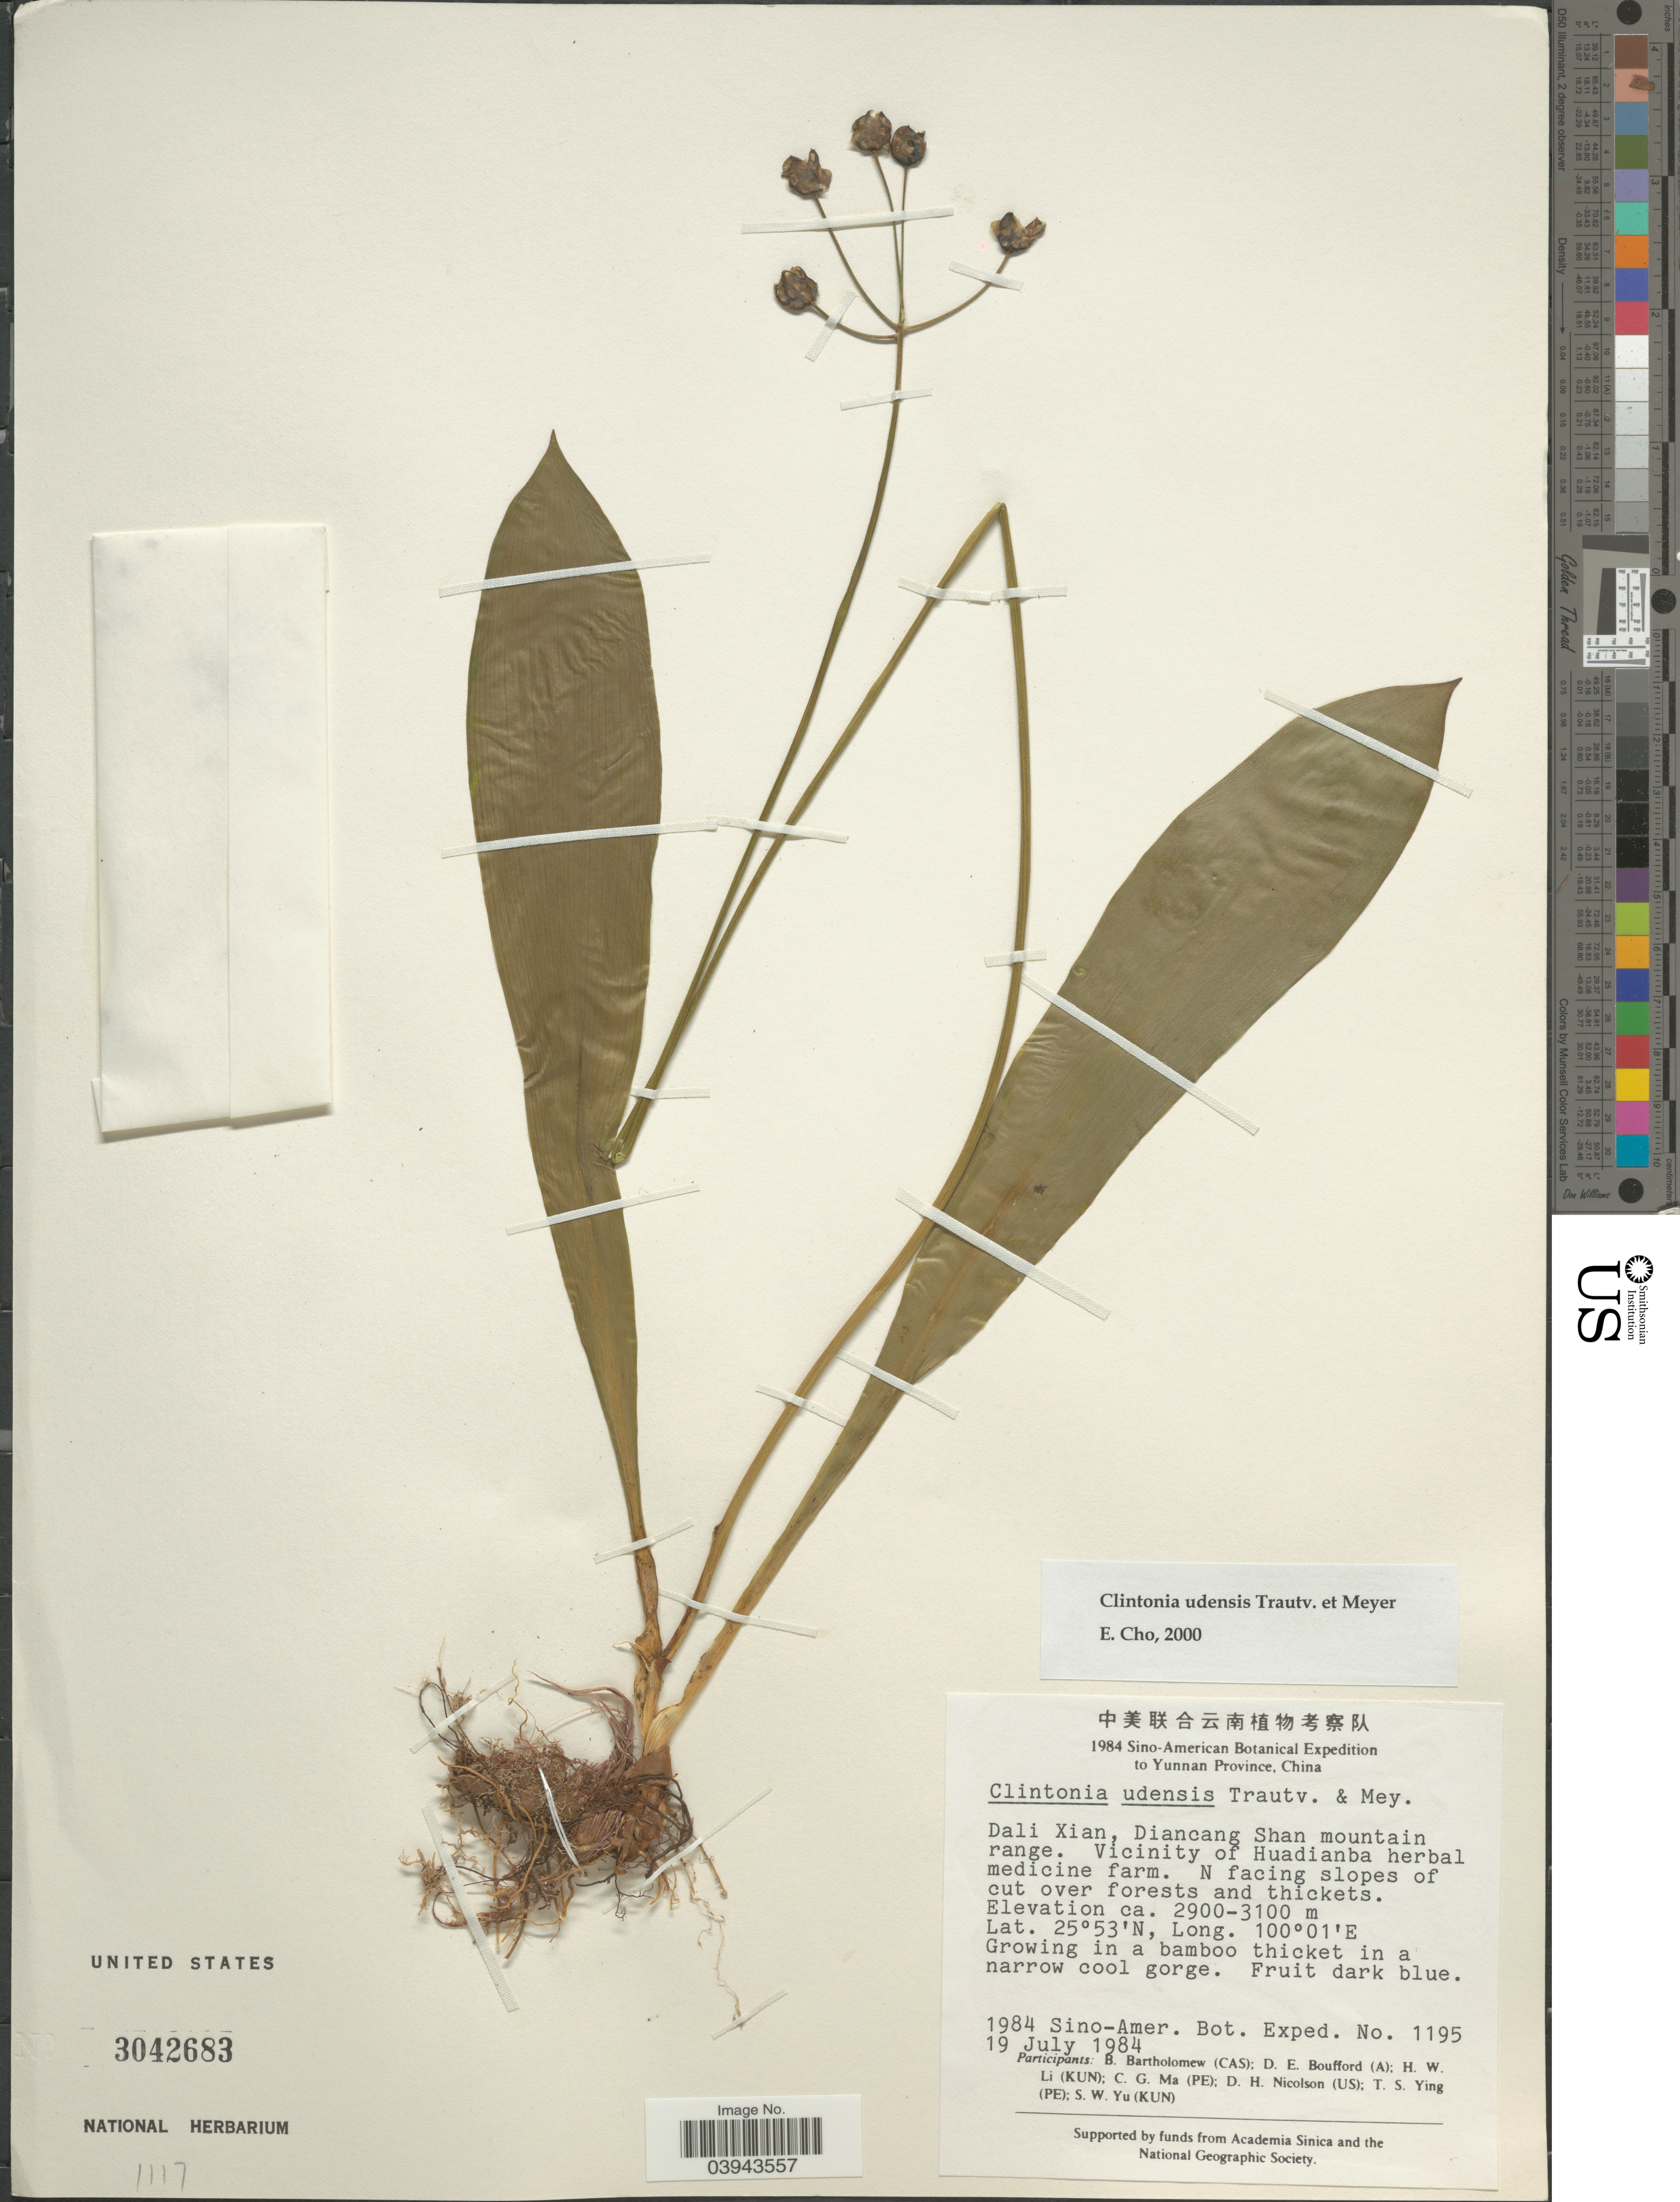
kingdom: Plantae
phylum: Tracheophyta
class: Liliopsida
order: Liliales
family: Liliaceae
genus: Clintonia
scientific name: Clintonia udensis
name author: Trautv. & C.A. Mey.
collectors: Sino-Amer. Bot. Exped. 1984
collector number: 1195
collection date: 1984-07-19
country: China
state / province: Yunnan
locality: Dali Xian, Diancang Shan mountain range. Vicinity of Huadianba herbal medicine farm. N facing slopes of cut over forests and thickets.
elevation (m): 2900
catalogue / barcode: US 3042683